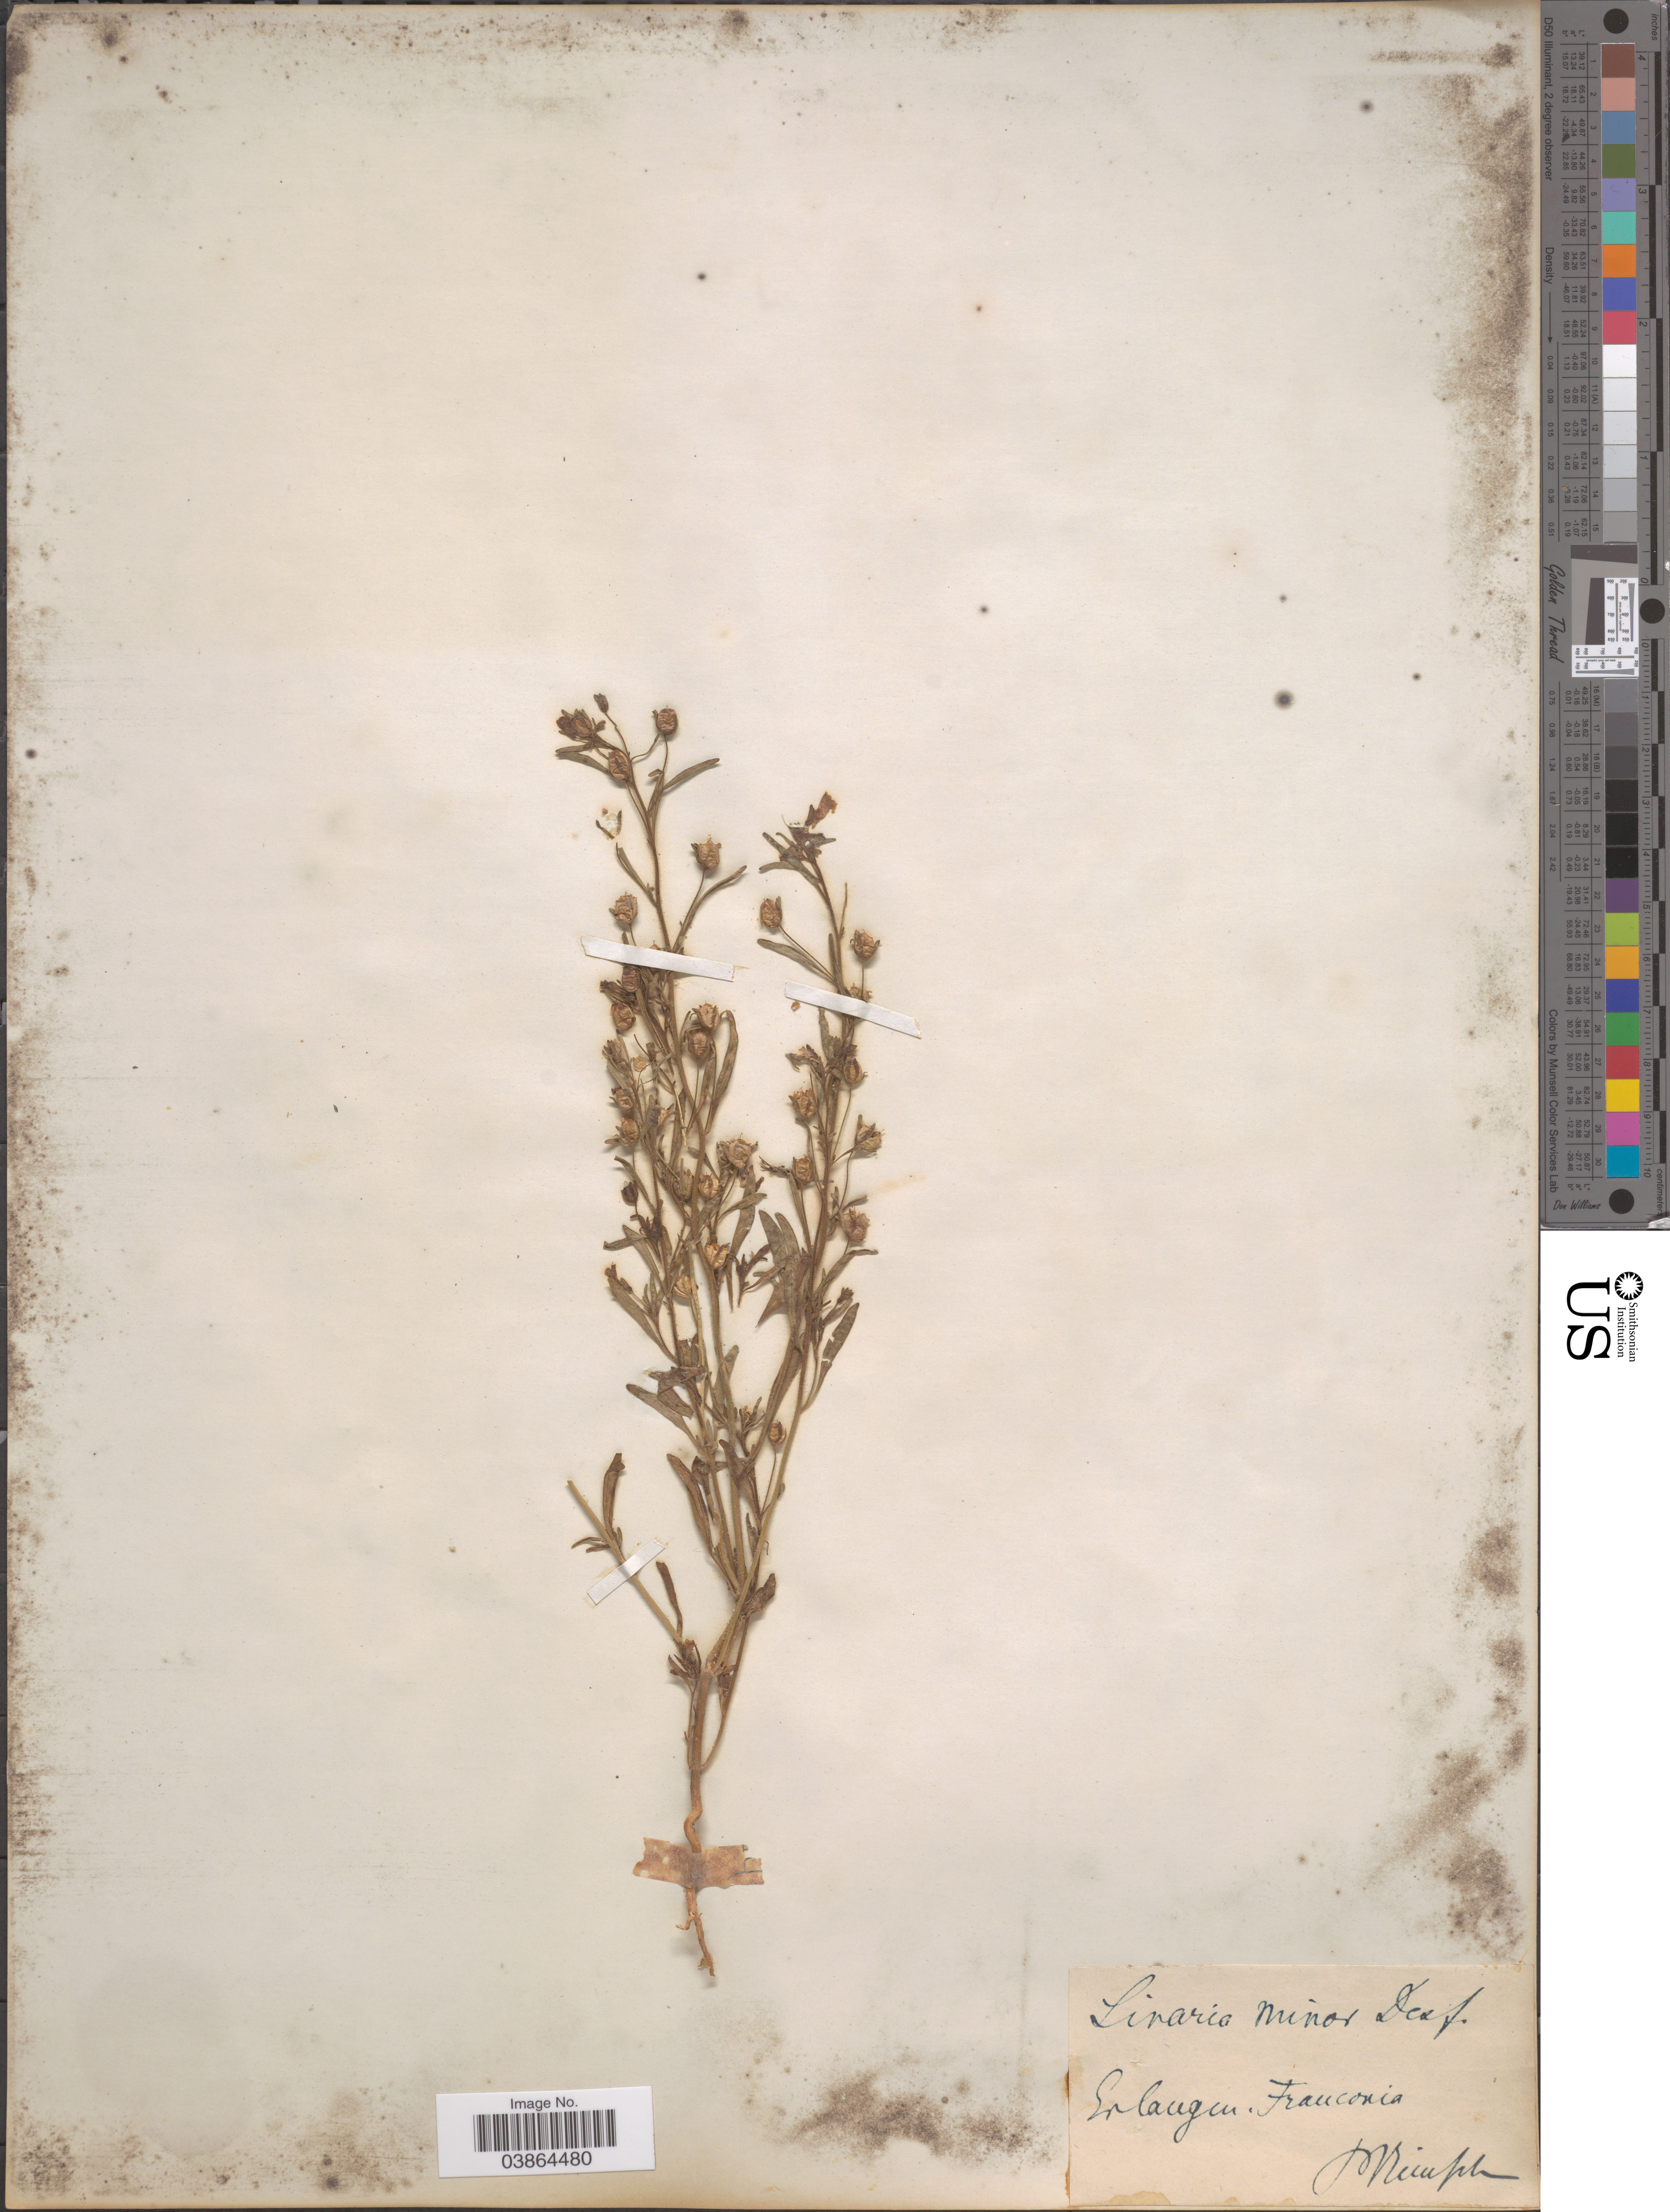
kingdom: Plantae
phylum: Tracheophyta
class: Magnoliopsida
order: Lamiales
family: Plantaginaceae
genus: Chaenorrhinum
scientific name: Chaenorrhinum minor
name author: (L.) Lange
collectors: P. Reinsch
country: Germany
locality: Enlangen. Franconia.